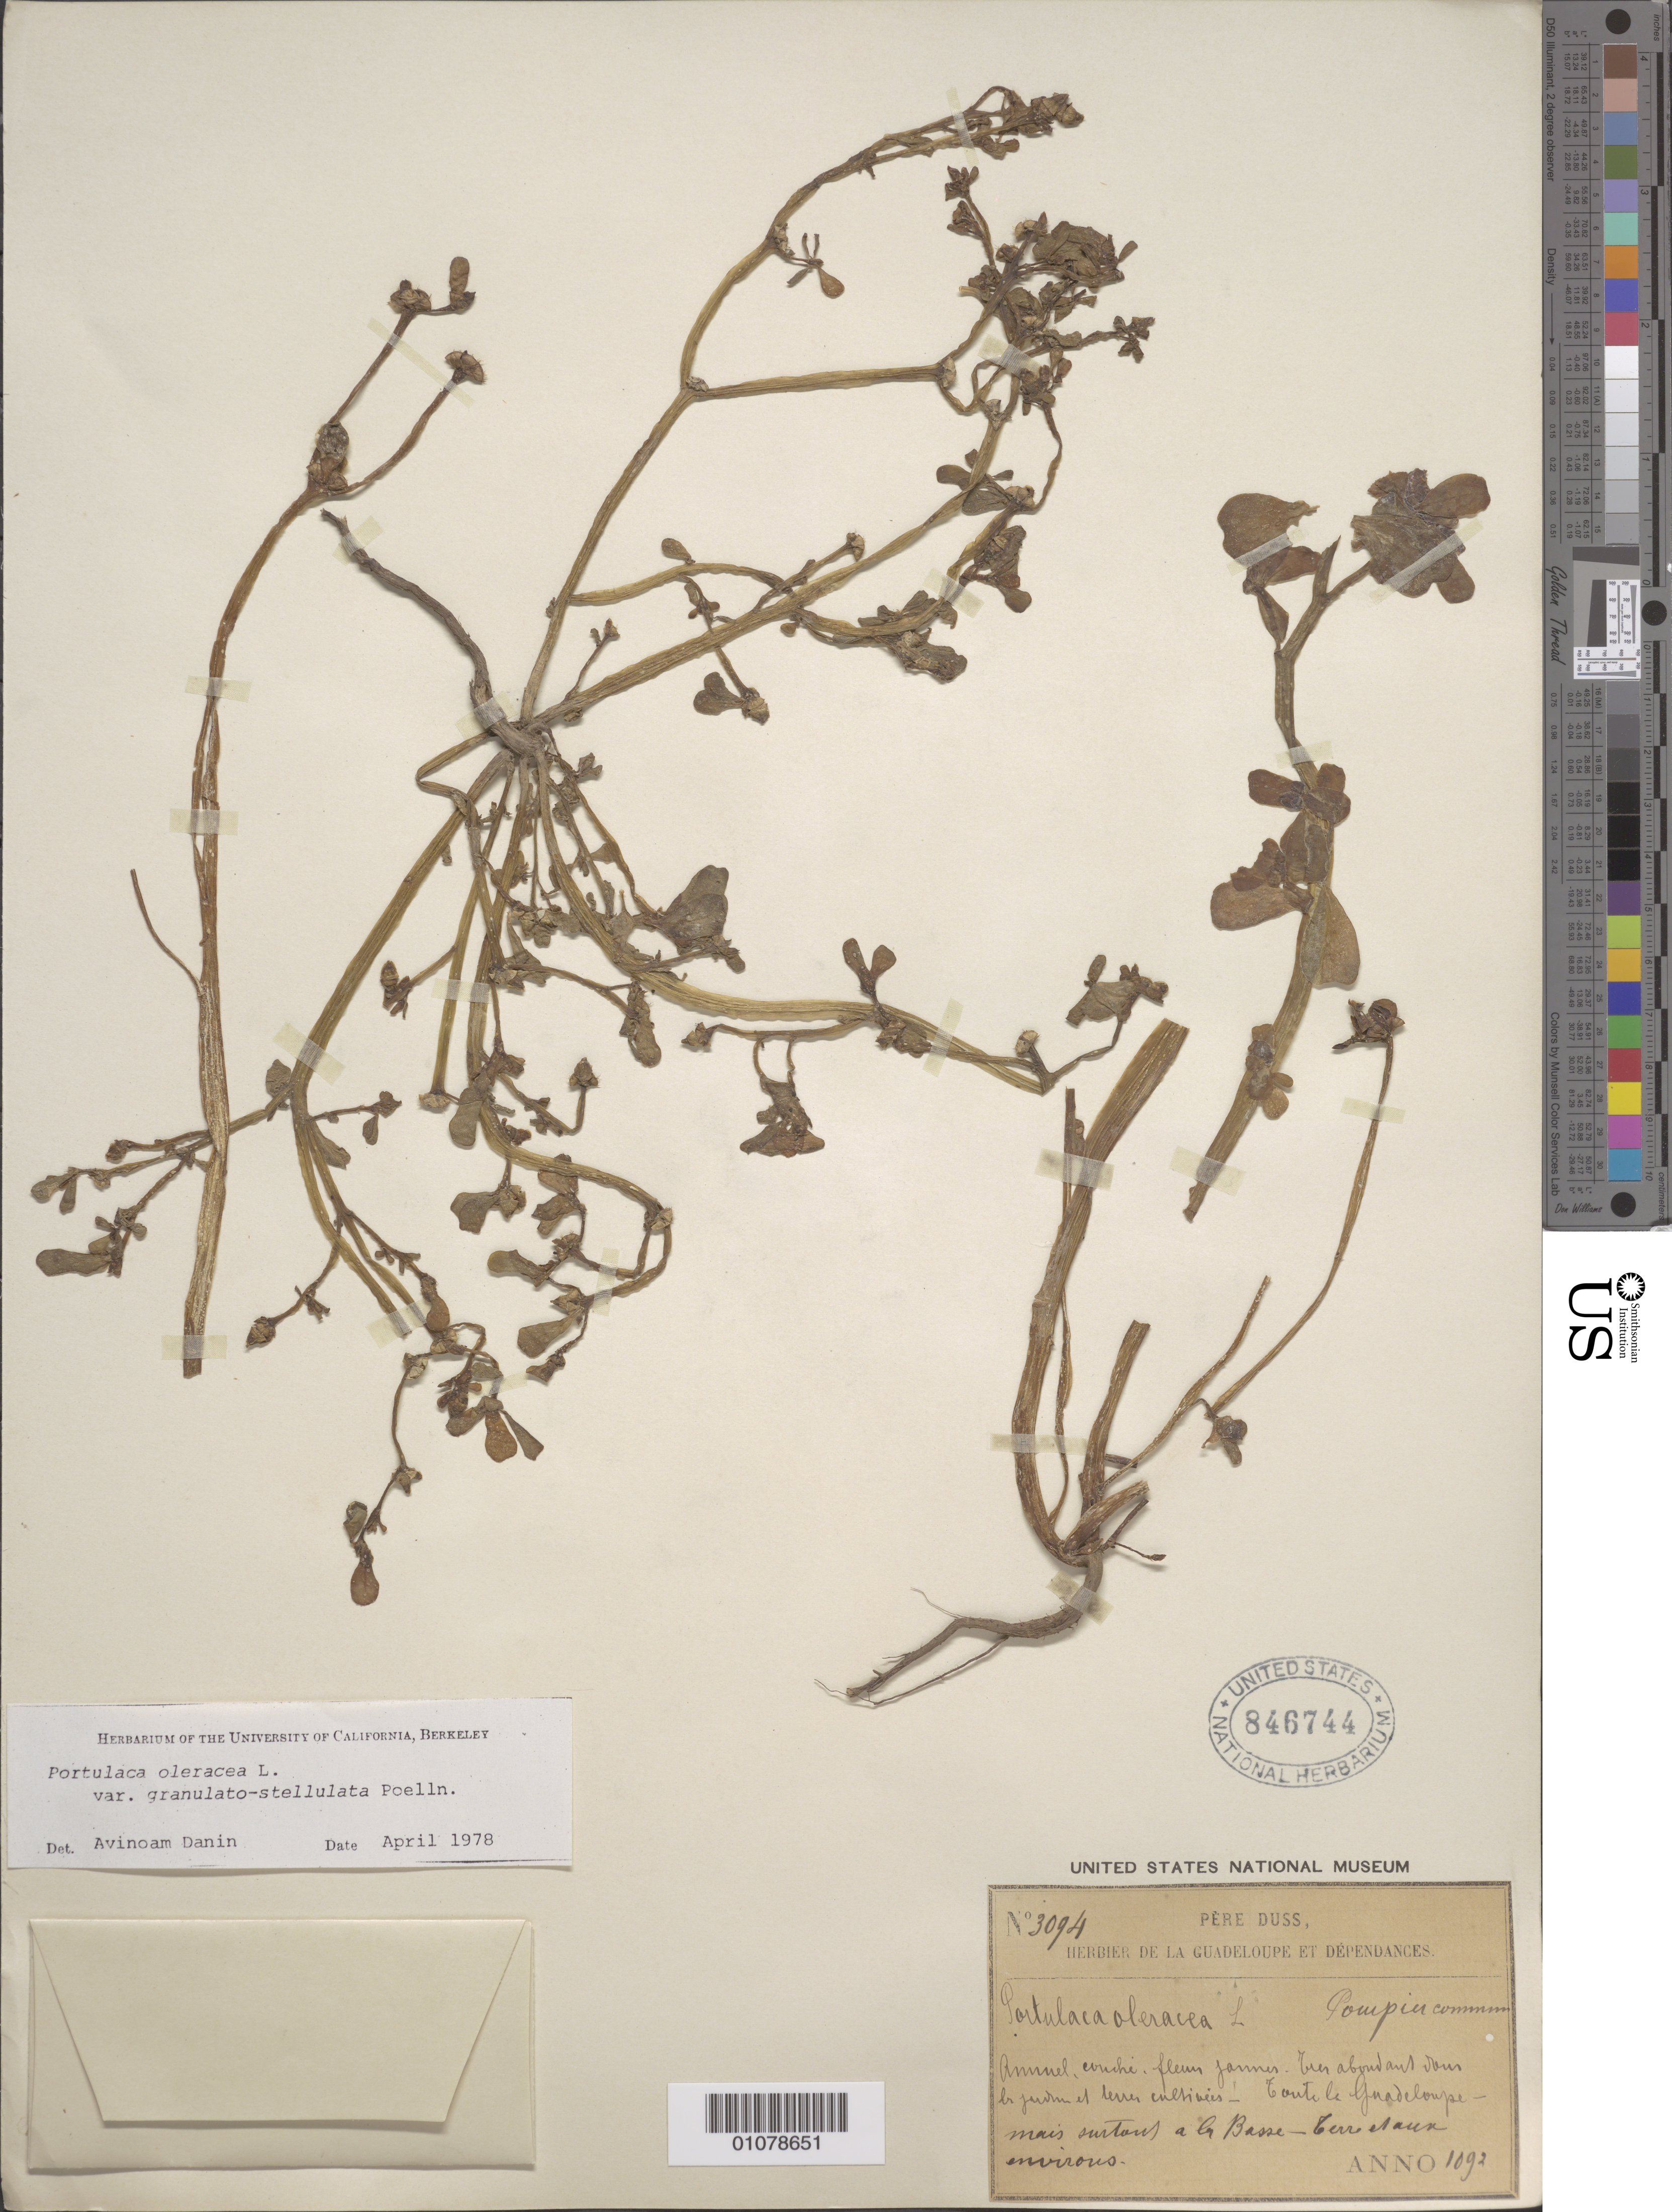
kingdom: Plantae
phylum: Tracheophyta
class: Magnoliopsida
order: Caryophyllales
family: Portulacaceae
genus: Portulaca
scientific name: Portulaca oleracea subsp. granulatostellulata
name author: (Poelln.) Danin & H.G. Baker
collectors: Père Duss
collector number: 3094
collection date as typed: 1892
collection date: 1892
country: Guadeloupe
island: Basse Terre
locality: Toute le Guadeloupe-mais surtout a la Bass-Terre et aux environs.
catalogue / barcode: US 846744